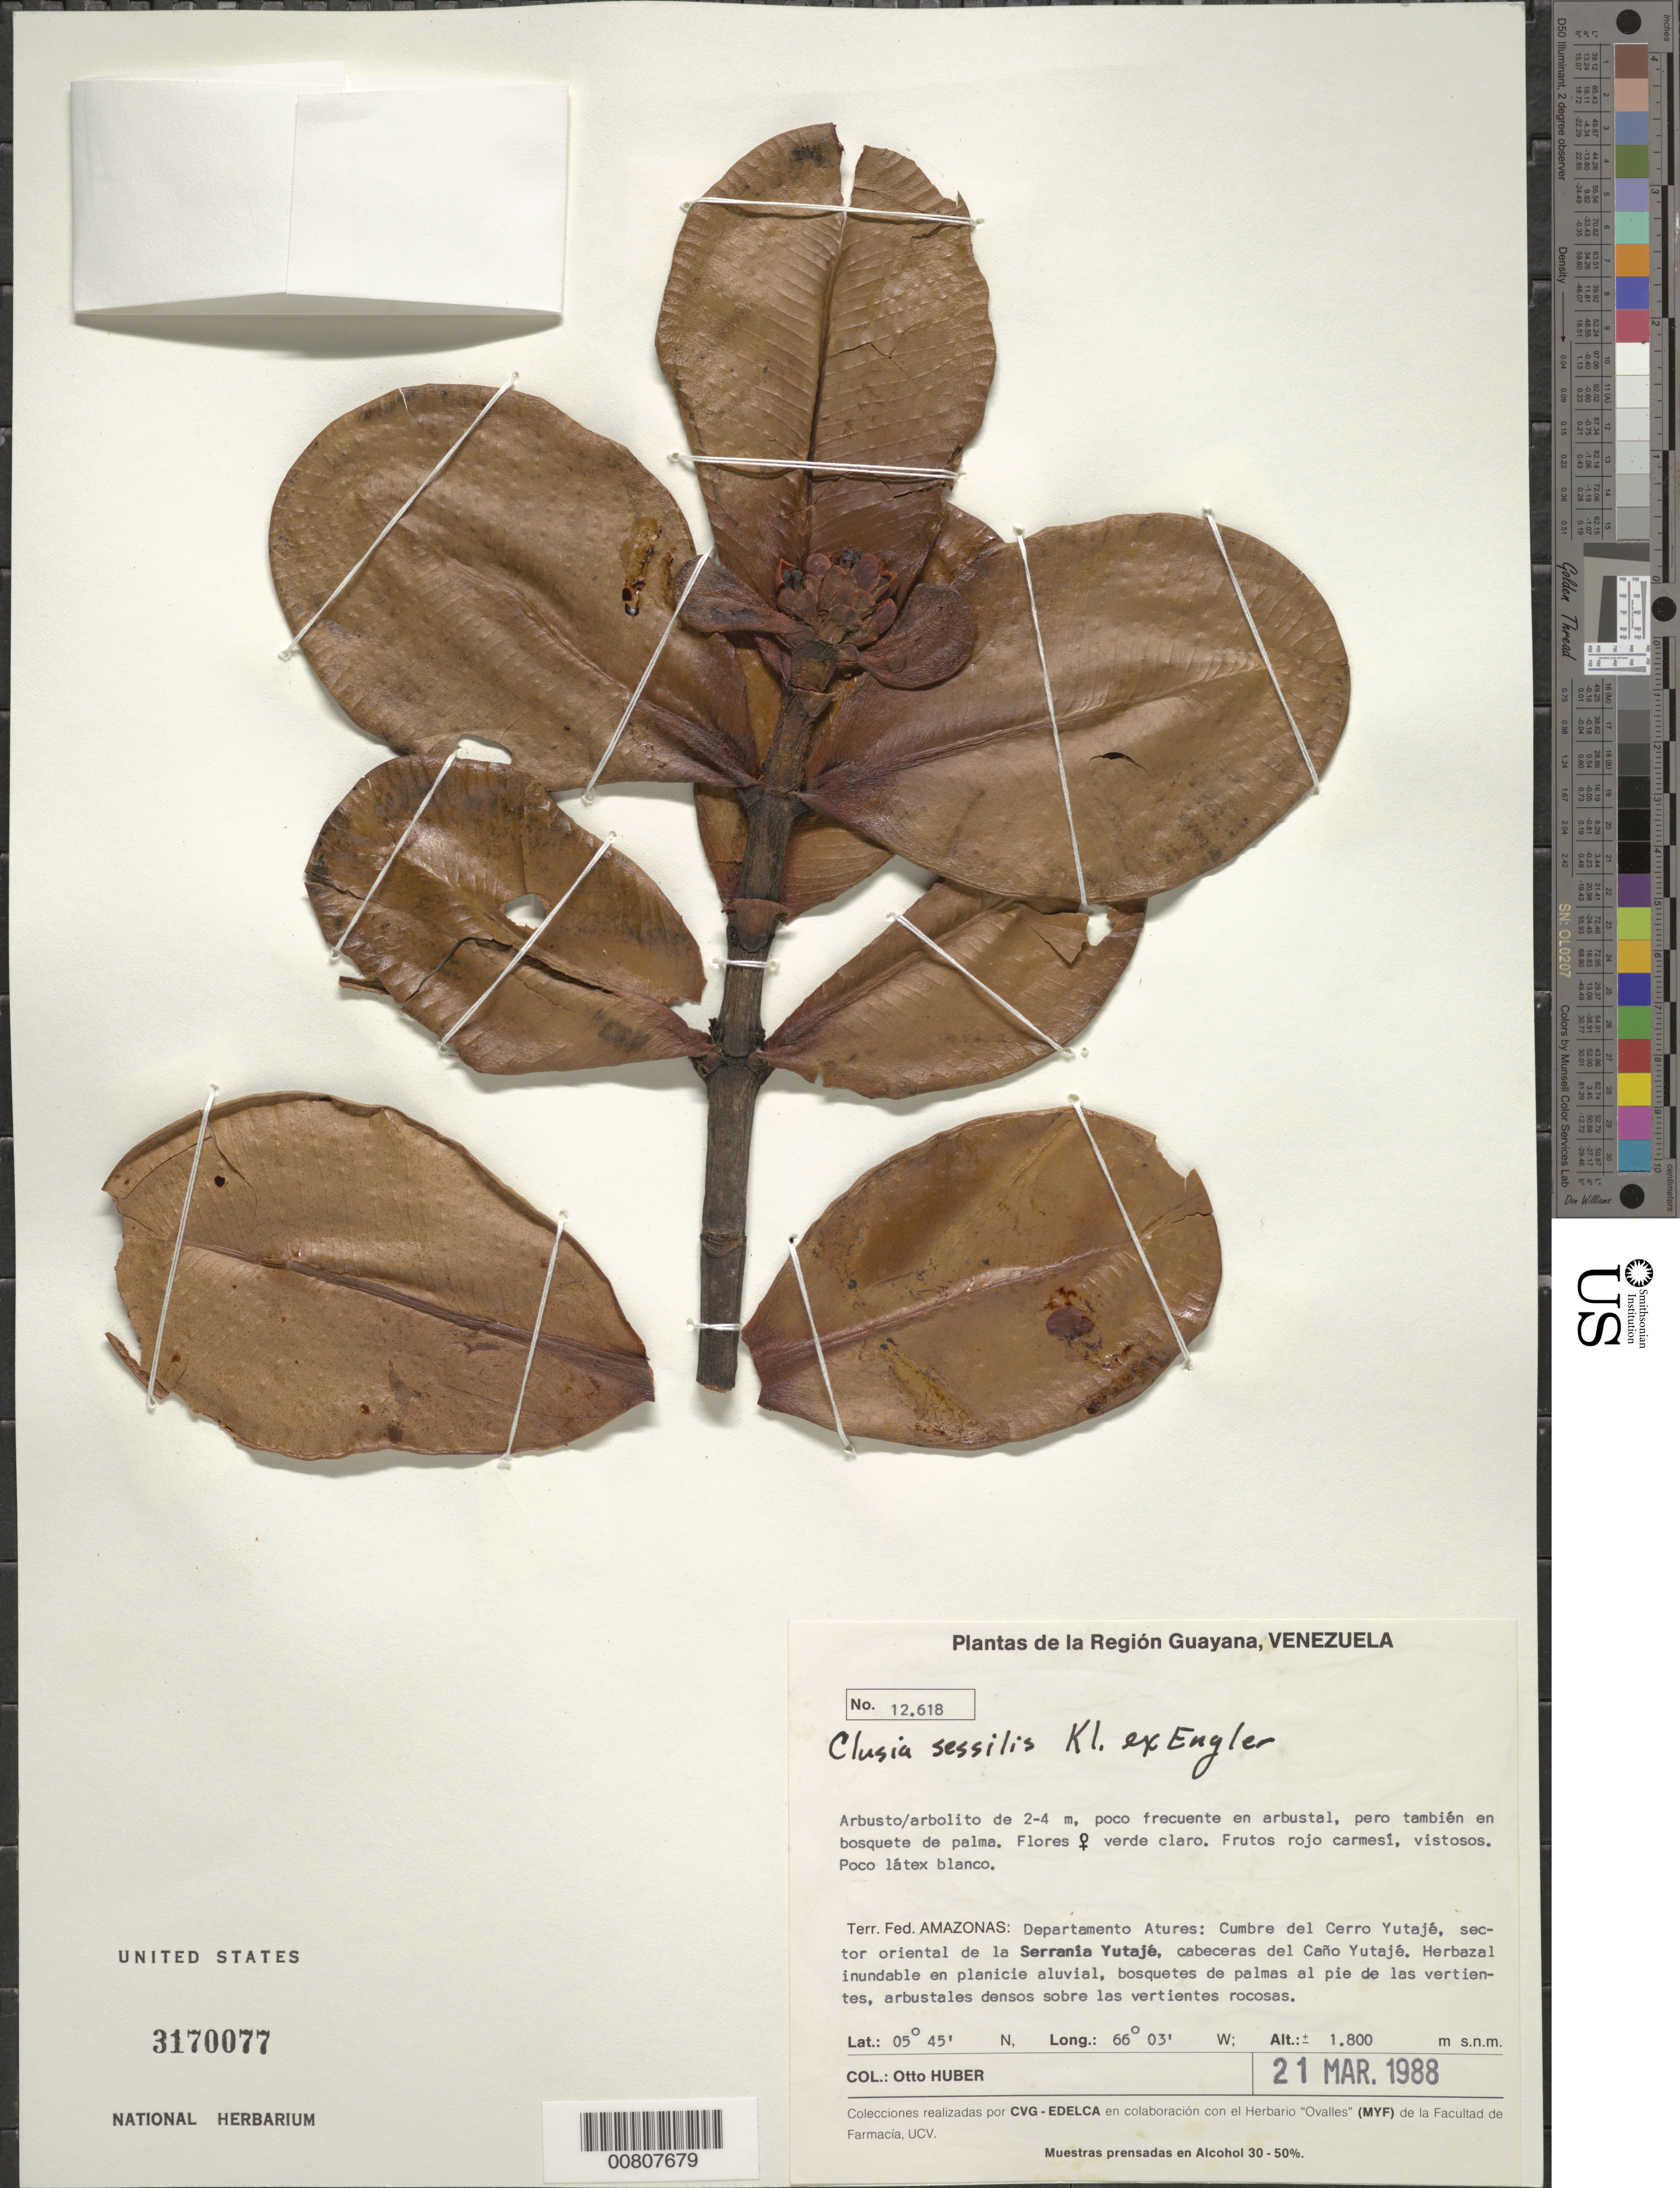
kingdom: Plantae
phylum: Tracheophyta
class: Magnoliopsida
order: Malpighiales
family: Clusiaceae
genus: Clusia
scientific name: Clusia sessilis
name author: Klotzsch ex Engl.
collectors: O. Huber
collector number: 12618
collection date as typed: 21-Mar-88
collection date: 1988-03-21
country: Venezuela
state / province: Amazonas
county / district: Atures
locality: Cerro Yutajé, cumbre, sector oriental de la Serrania Yutajé, cabeceras del Caño Yutajé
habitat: Herbazal inundable en planicia aluvial, bosquetes de palmas al pié de las vertientes, arbustales densos sobre las vertientes rocosas,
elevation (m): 1800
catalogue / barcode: US 3170077